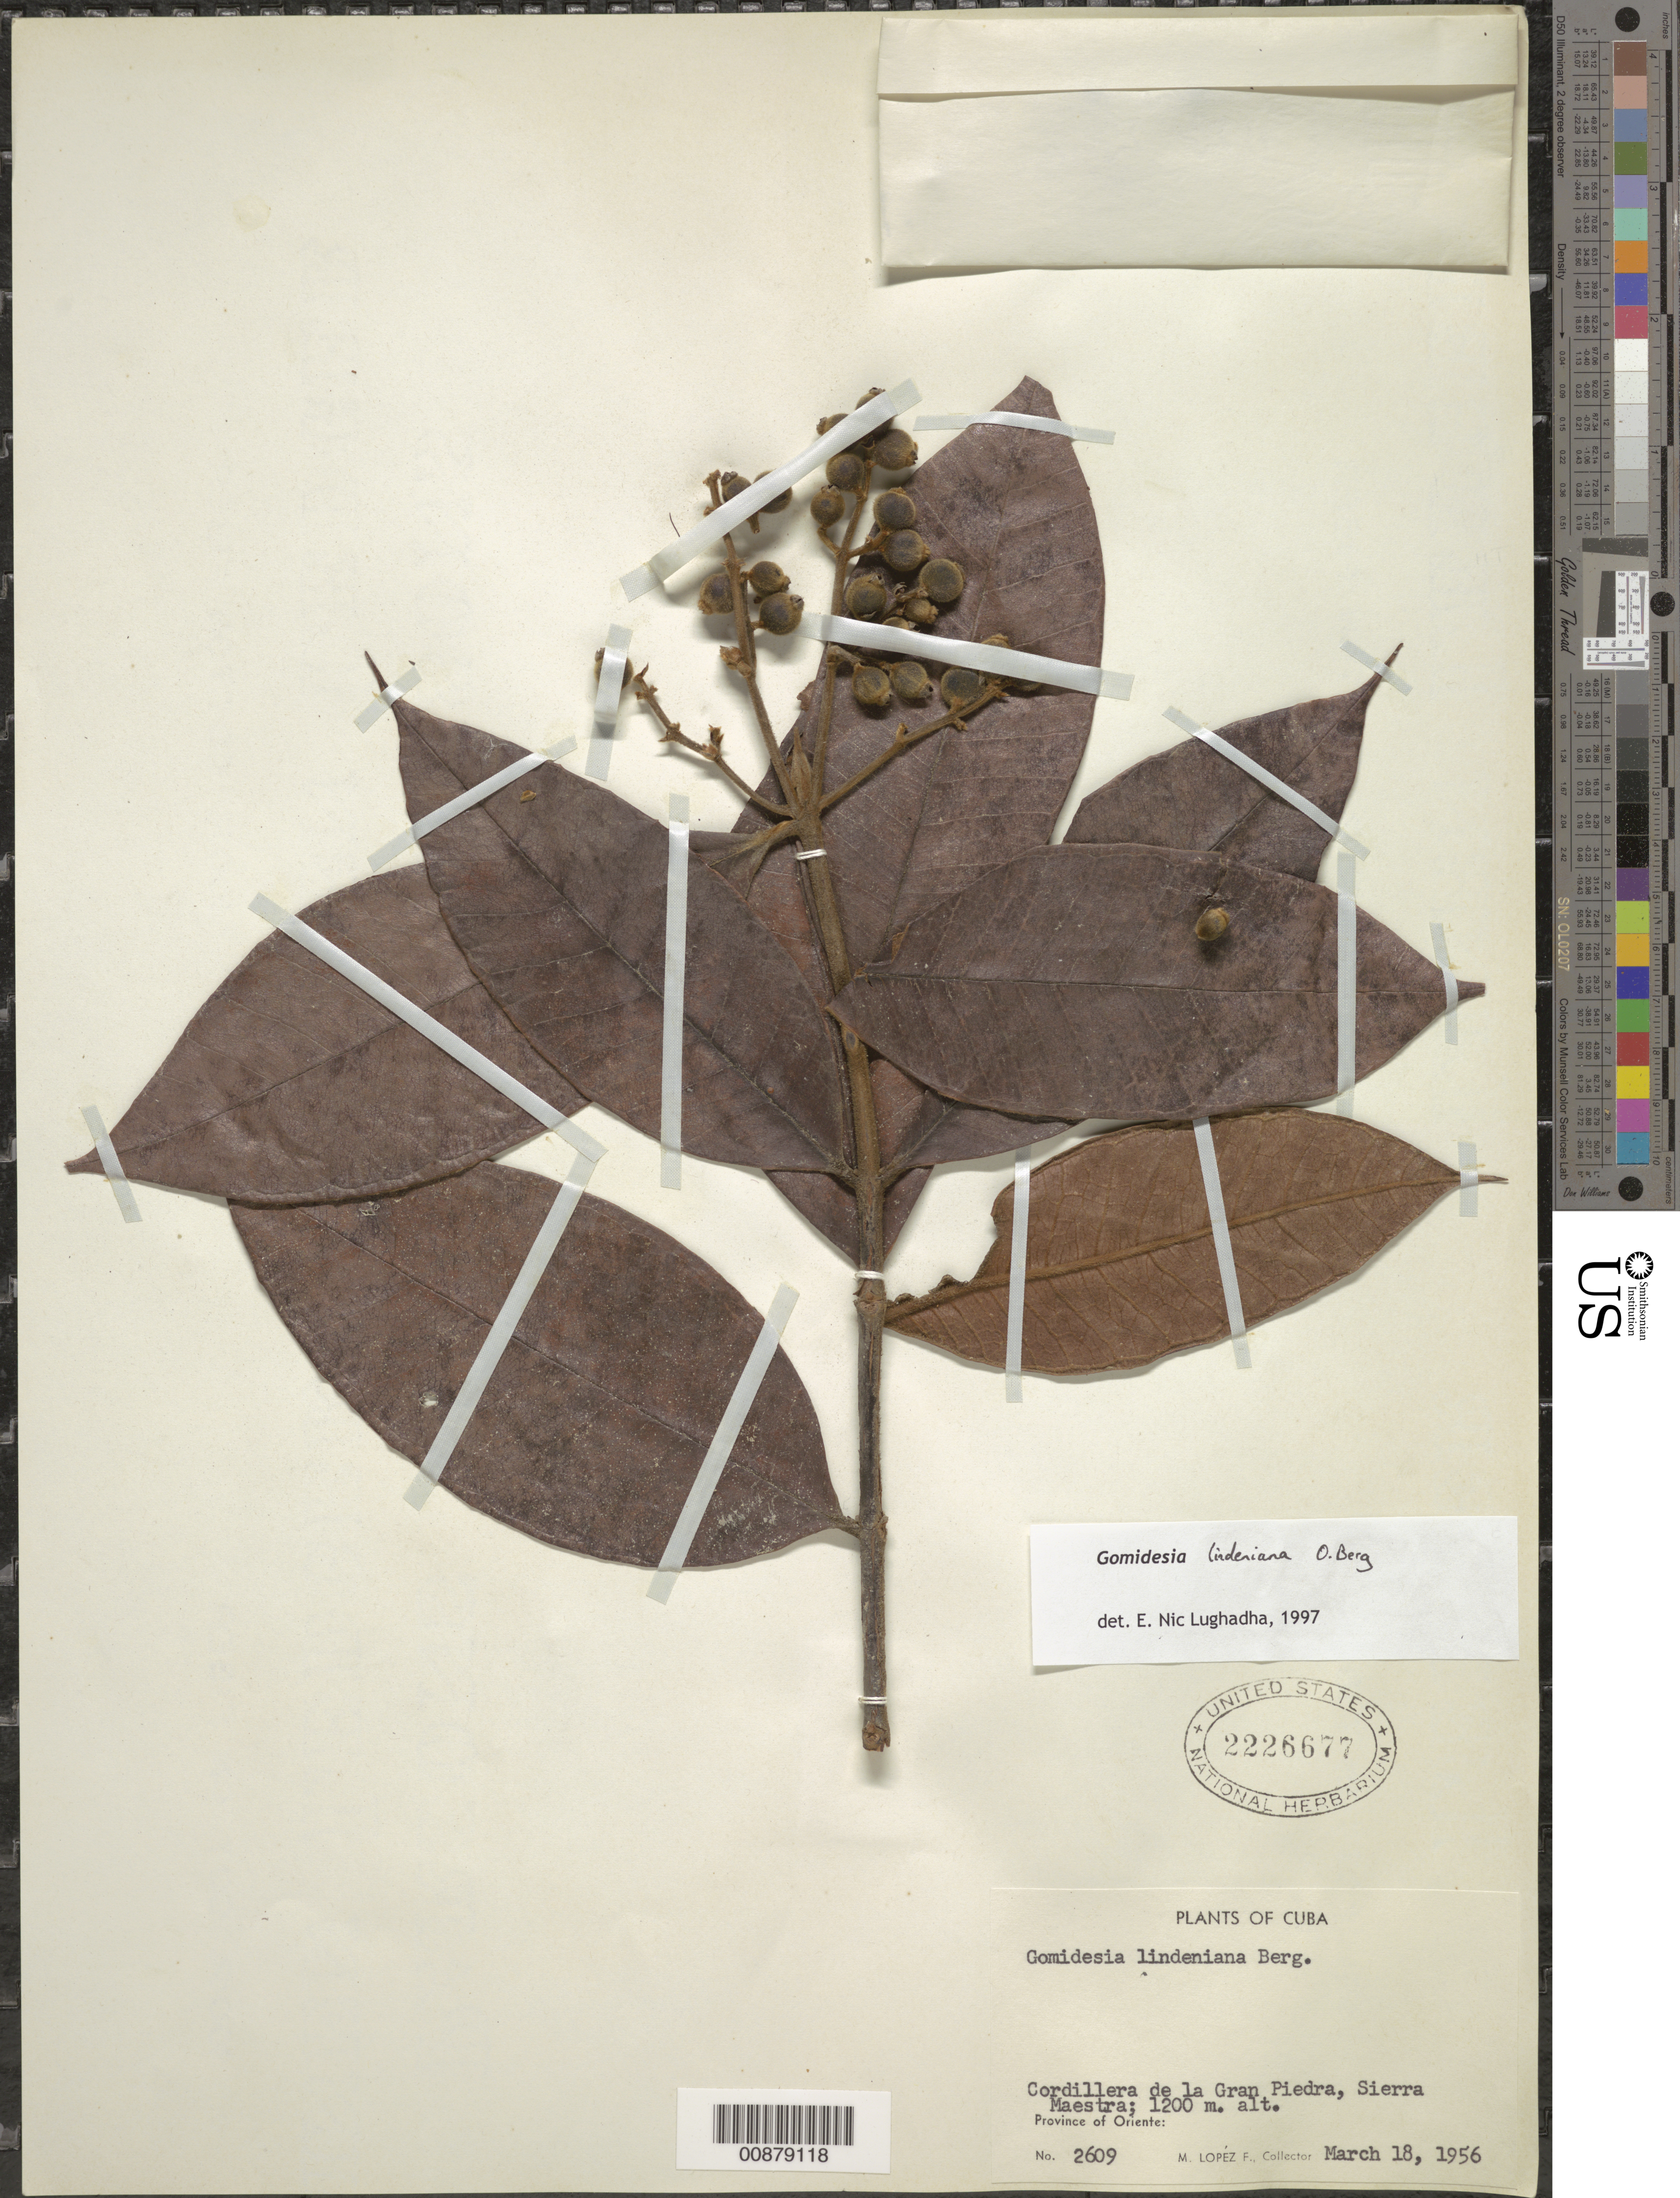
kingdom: Plantae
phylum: Tracheophyta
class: Magnoliopsida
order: Myrtales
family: Myrtaceae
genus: Myrcia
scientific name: Myrcia fenzliana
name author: O. Berg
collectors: M. López Figueiras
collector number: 2609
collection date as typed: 18 Mar 1956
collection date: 1956-03-18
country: Cuba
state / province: Oriente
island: Cuba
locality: Cordillera de la Gran Piedra, Sierra Maestra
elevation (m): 1200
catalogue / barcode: US 2226677